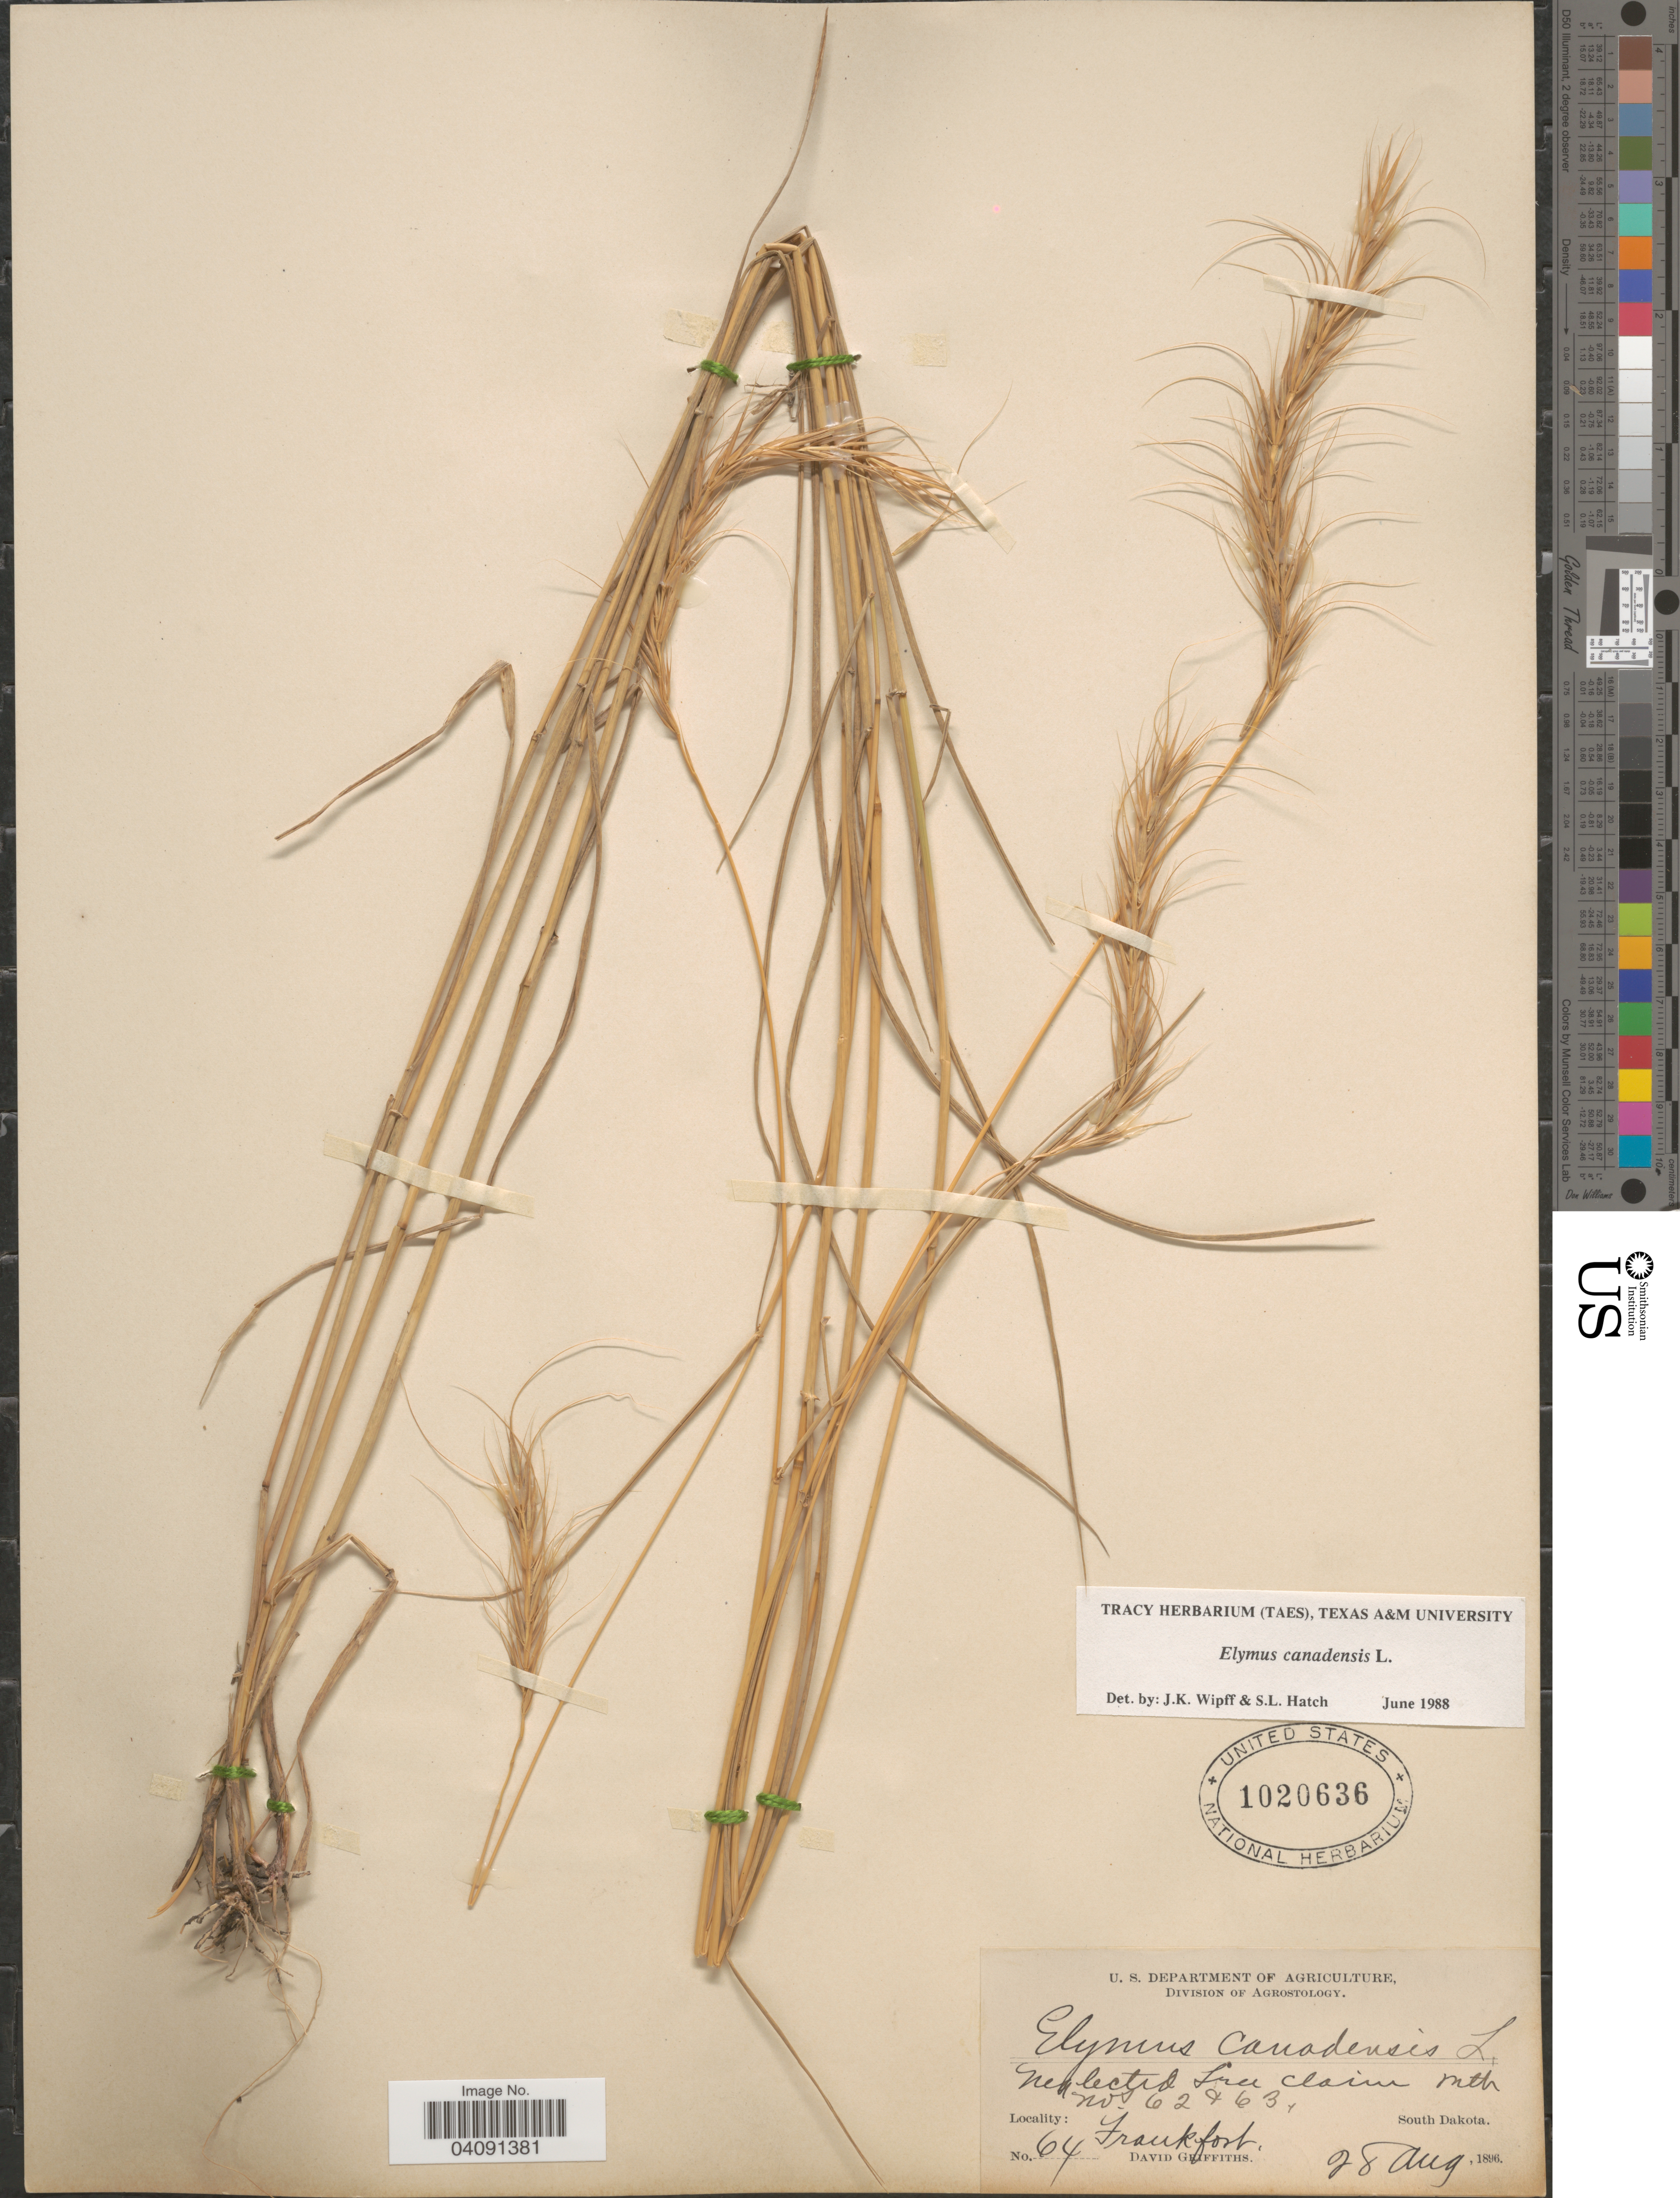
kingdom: Plantae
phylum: Tracheophyta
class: Liliopsida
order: Poales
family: Poaceae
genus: Elymus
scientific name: Elymus canadensis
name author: L.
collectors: D. Griffiths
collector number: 64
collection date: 1896-08-28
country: United States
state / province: South Dakota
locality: Frankfort.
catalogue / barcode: US 1020636